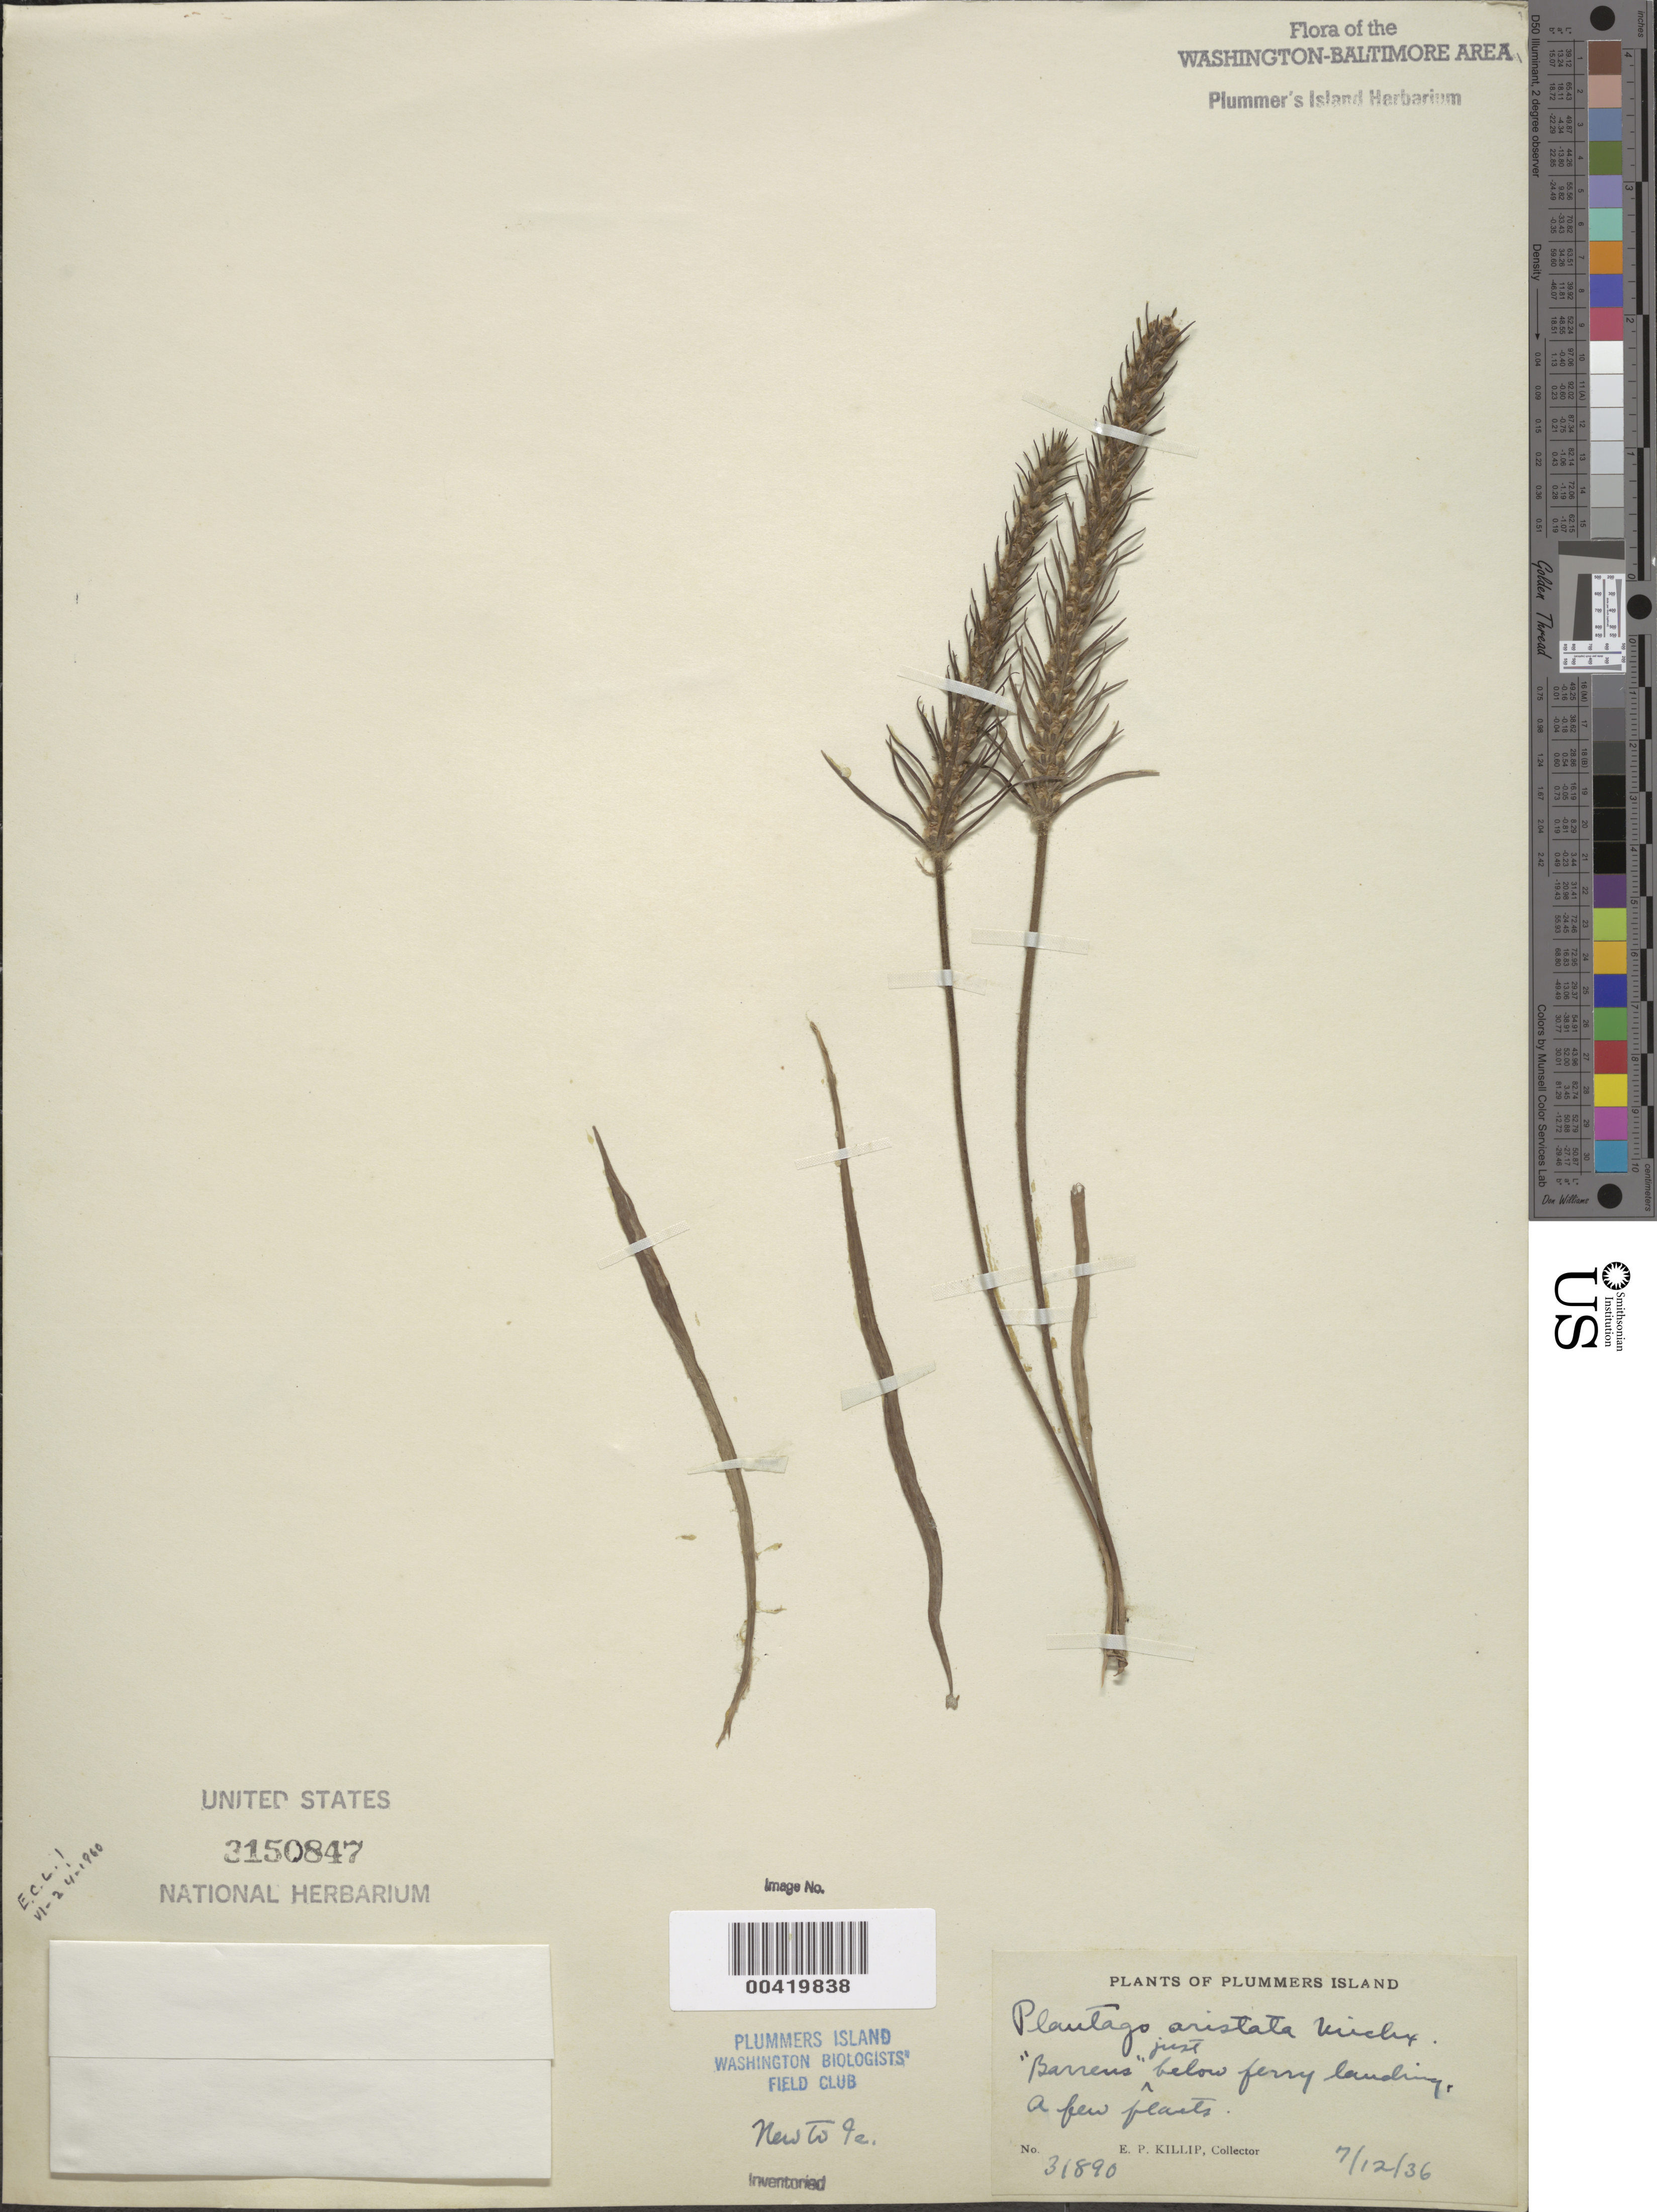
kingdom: Plantae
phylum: Tracheophyta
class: Magnoliopsida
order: Lamiales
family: Plantaginaceae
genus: Plantago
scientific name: Plantago aristata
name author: Michx.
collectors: E. P. Killip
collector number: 31890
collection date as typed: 12 Jul 1936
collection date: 1936-07-12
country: United States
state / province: Maryland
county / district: Montgomery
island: Plummers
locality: Plummer's Island; "barrens" just below Ferry Landing C. & O. Canal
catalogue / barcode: US 3150847